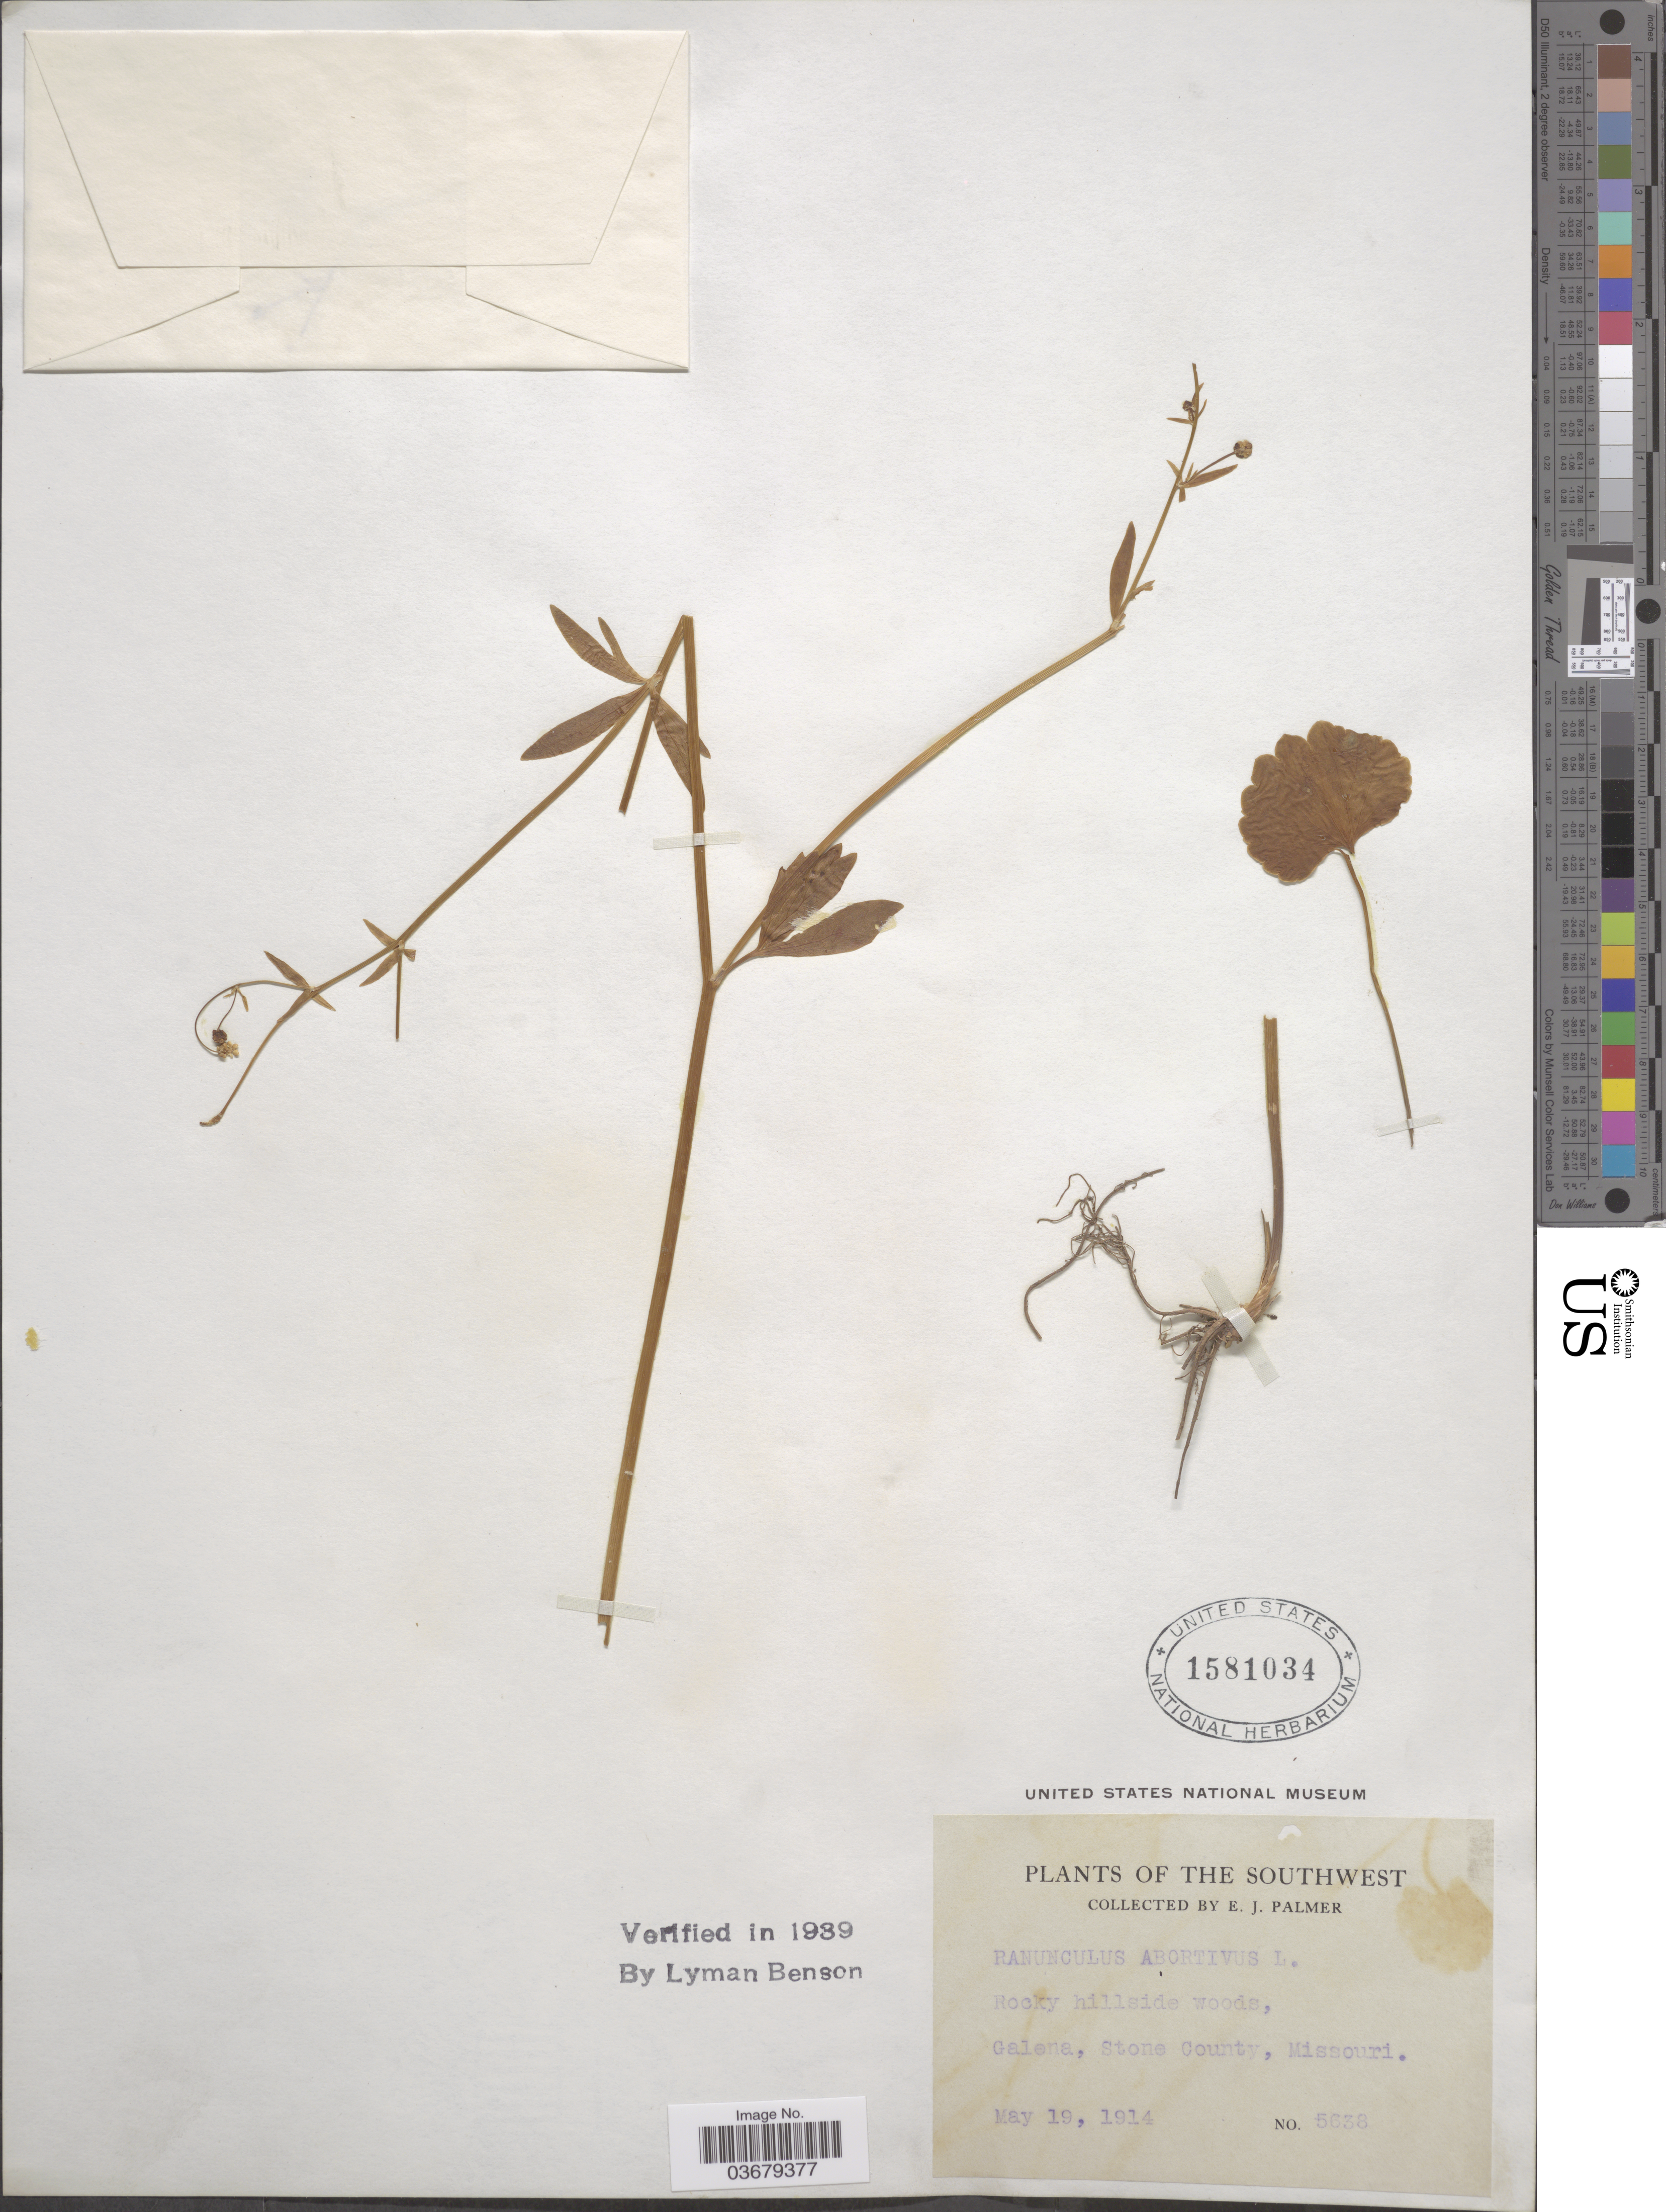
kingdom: Plantae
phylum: Tracheophyta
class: Magnoliopsida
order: Ranunculales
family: Ranunculaceae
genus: Ranunculus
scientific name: Ranunculus abortivus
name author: L.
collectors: E. J. Palmer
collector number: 5638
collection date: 1914-05-19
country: United States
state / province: Missouri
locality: The Southwest. Galena, Stone County.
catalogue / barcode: US 1581034